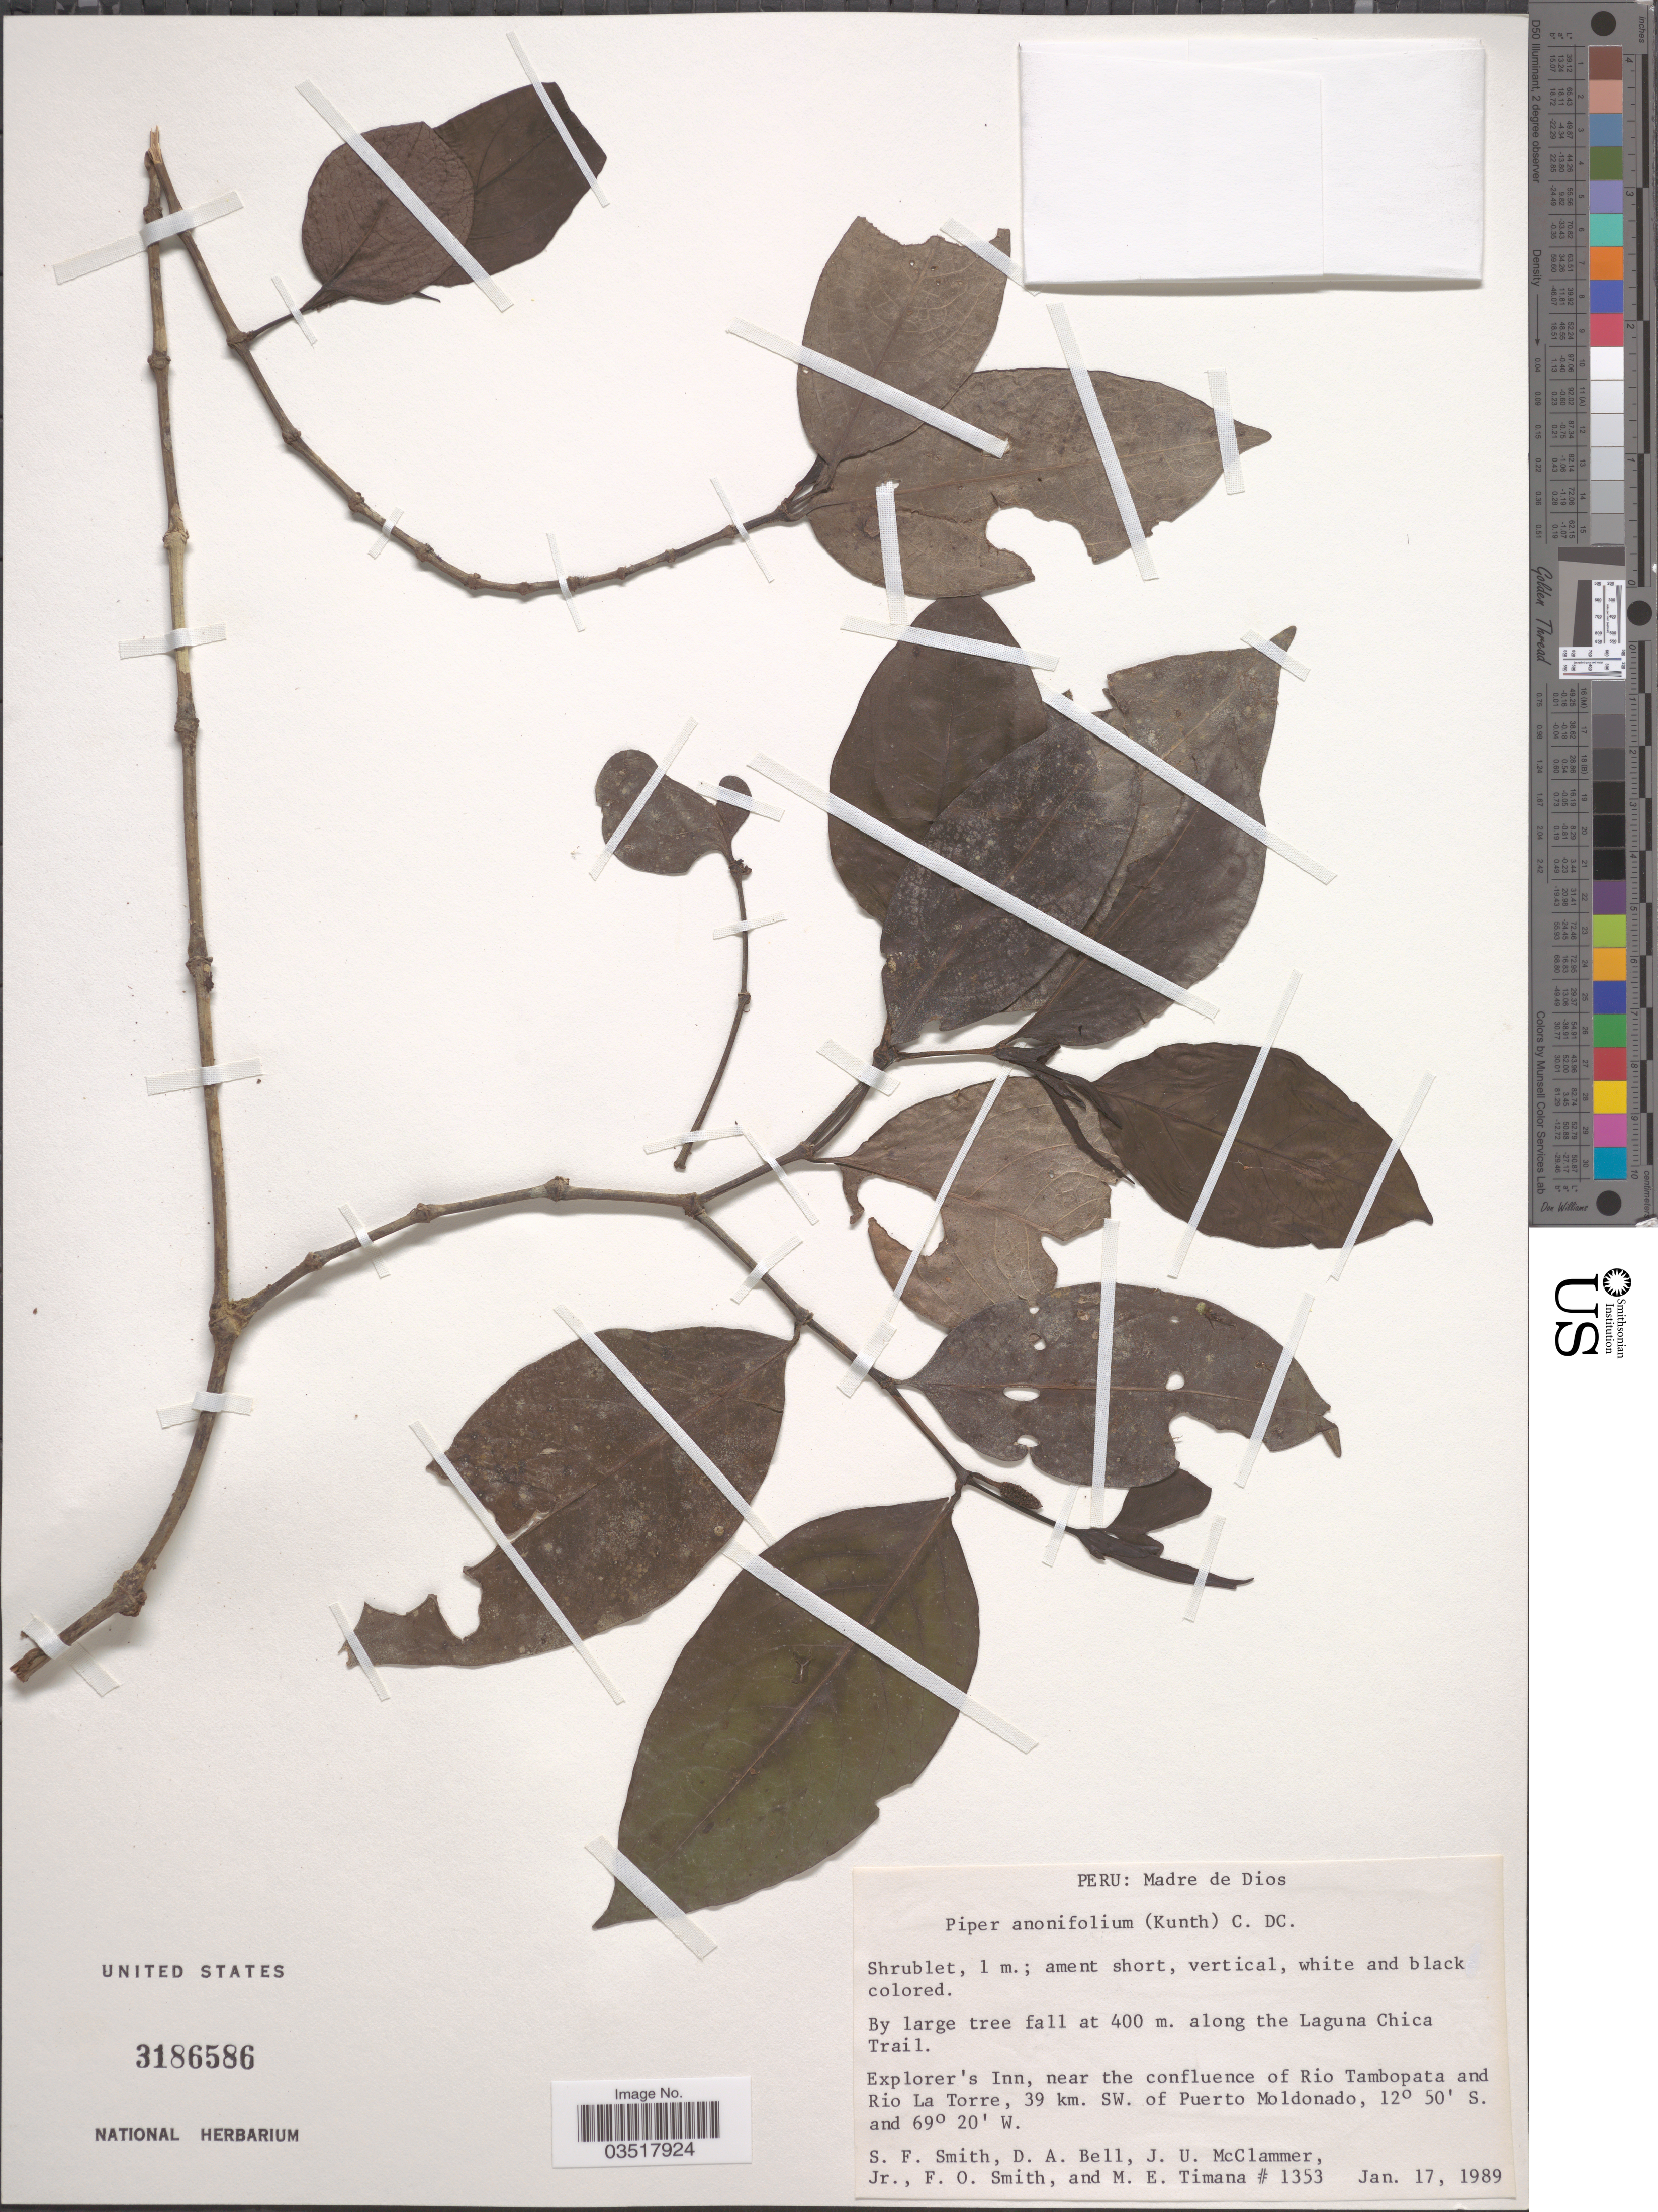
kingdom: Plantae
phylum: Tracheophyta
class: Magnoliopsida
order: Piperales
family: Piperaceae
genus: Piper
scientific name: Piper anonifolium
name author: (Kunth) C. DC.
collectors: S.F. Smith, D. A. Bell, J. McClammer Jr. & F. Smith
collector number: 1353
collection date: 1989-01-17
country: Peru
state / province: Madre de Dios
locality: Along the Laguna Chica Trail. Explorer's Inn, near the confluence of Rio Tambopata and Rio La Torre, 39 km. SW. of Puerto Moldonado.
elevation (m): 400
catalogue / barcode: US 3186586